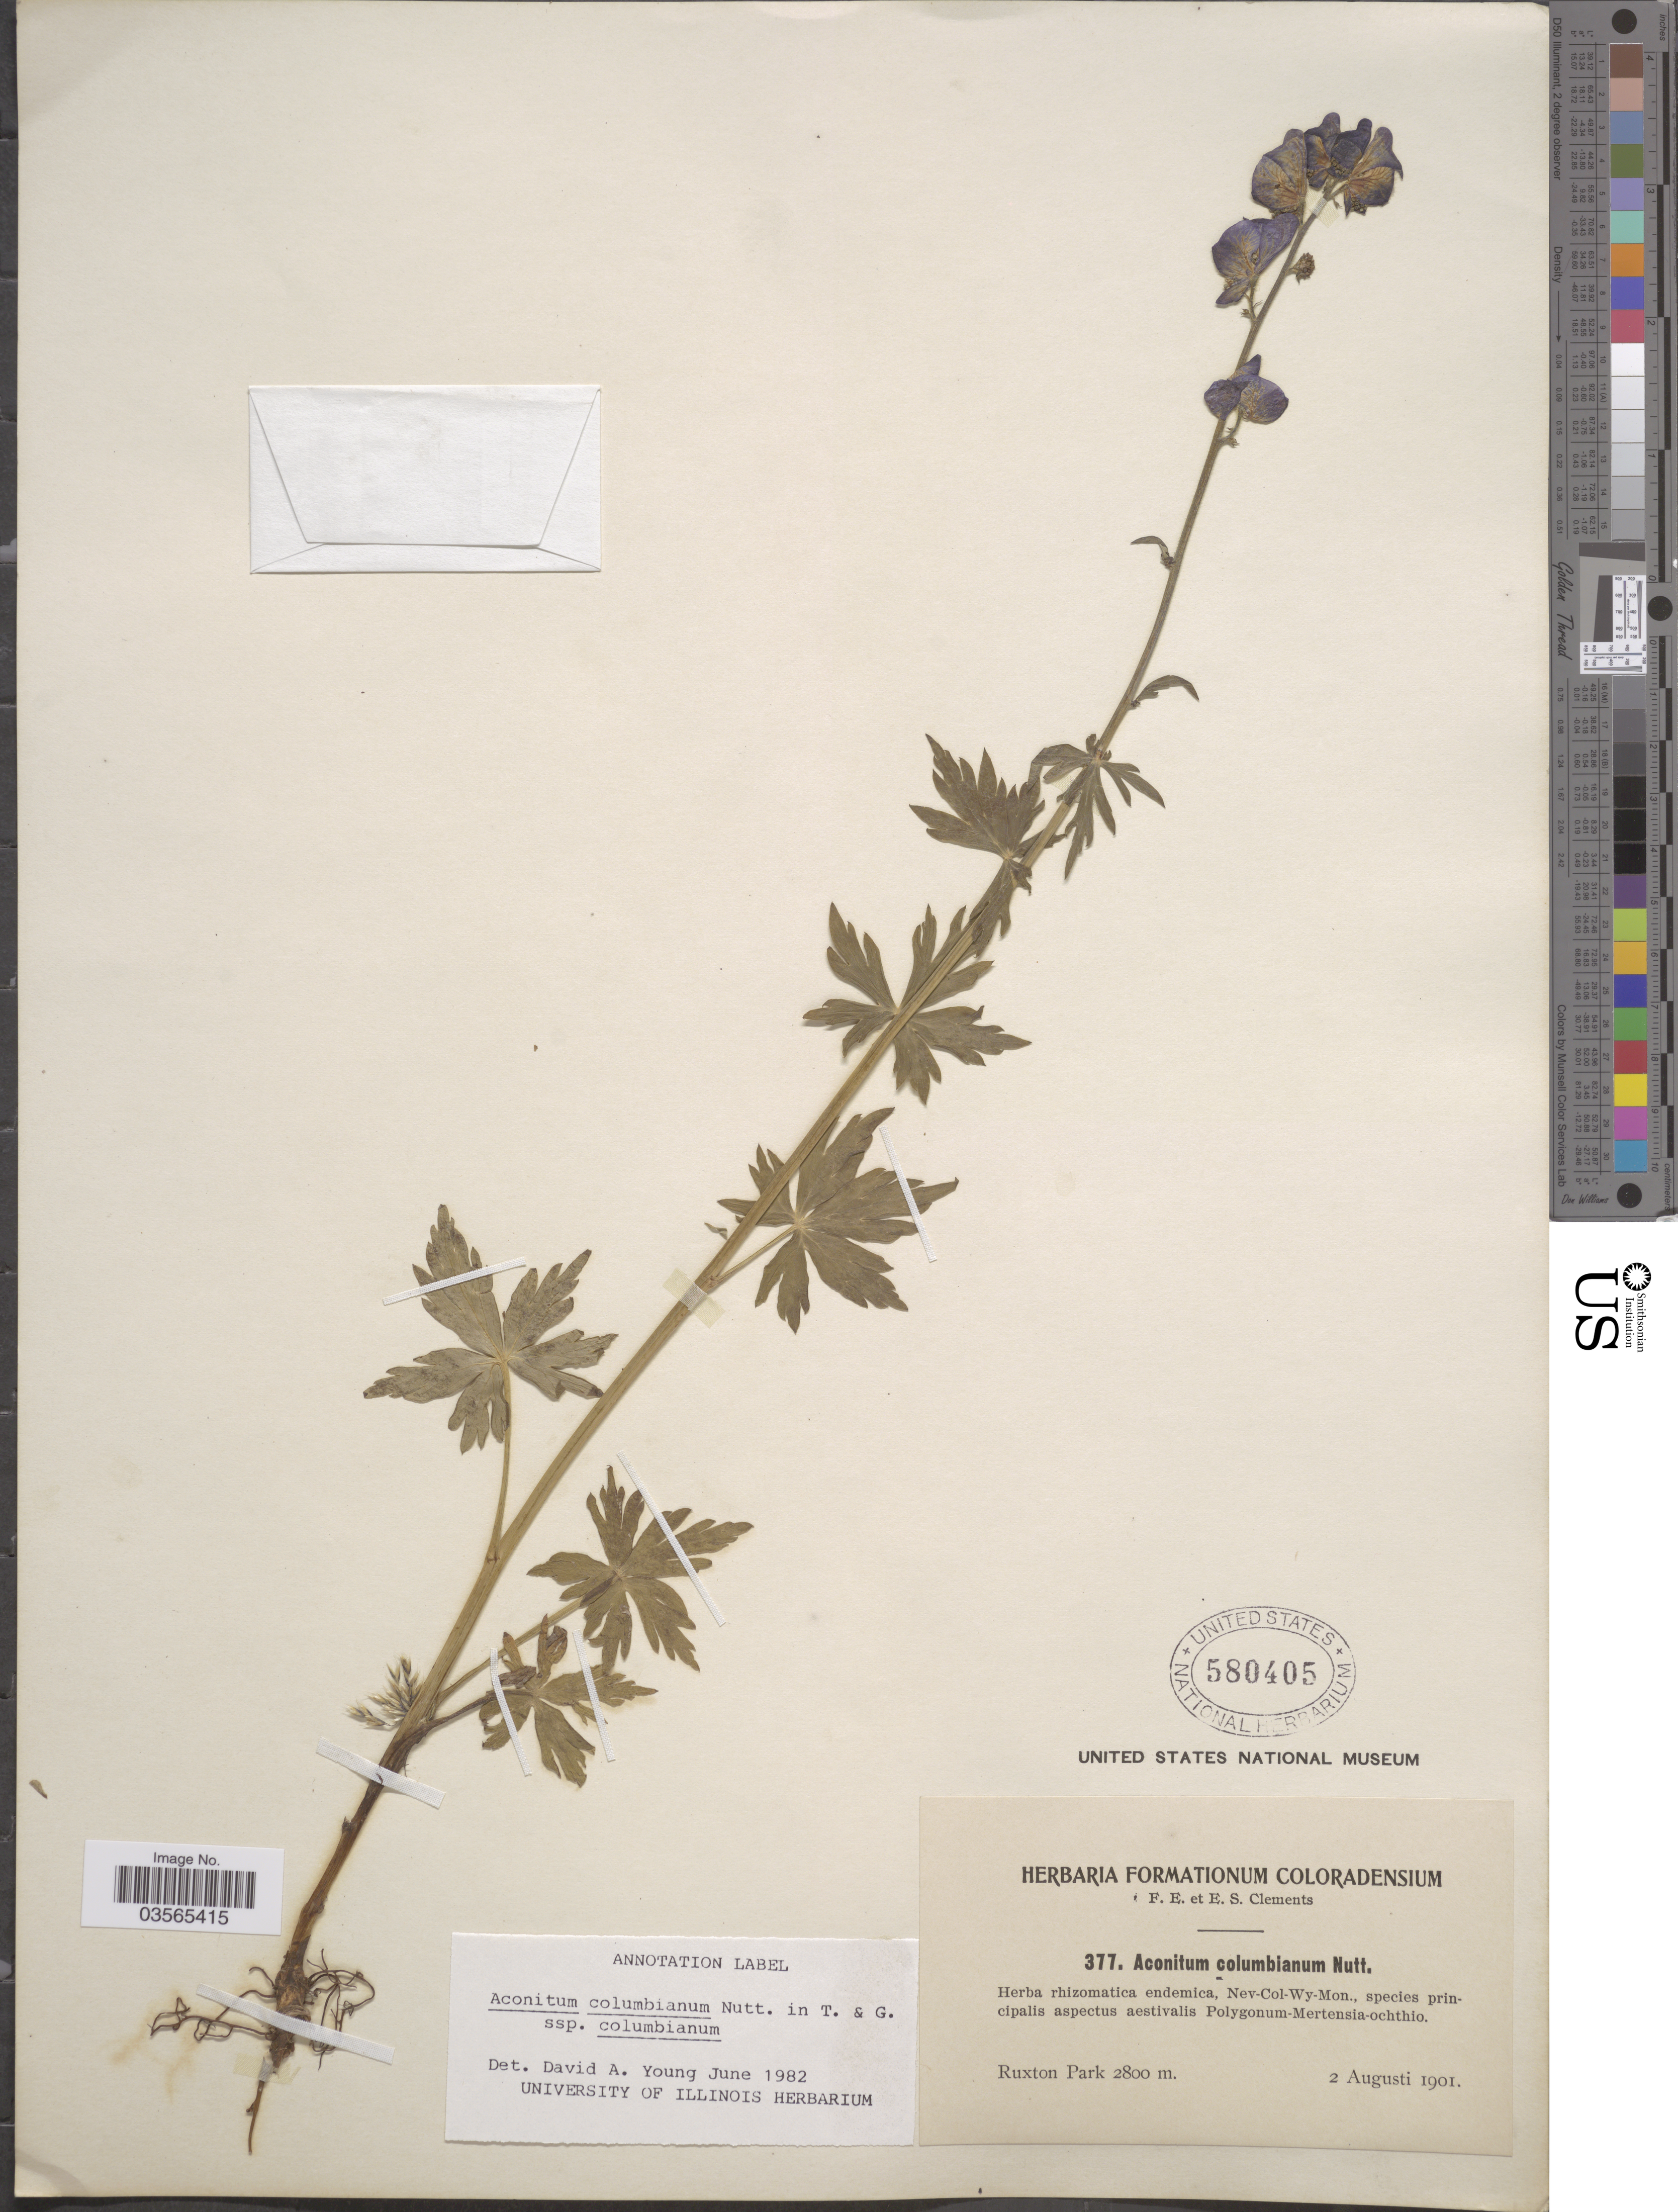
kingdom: Plantae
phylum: Tracheophyta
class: Magnoliopsida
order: Ranunculales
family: Ranunculaceae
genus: Aconitum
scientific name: Aconitum columbianum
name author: Nutt.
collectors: F. E. Clements & E. S. Clements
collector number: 377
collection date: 1901-08-02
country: United States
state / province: Colorado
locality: Ruxton Park.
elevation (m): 2800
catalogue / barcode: US 580405